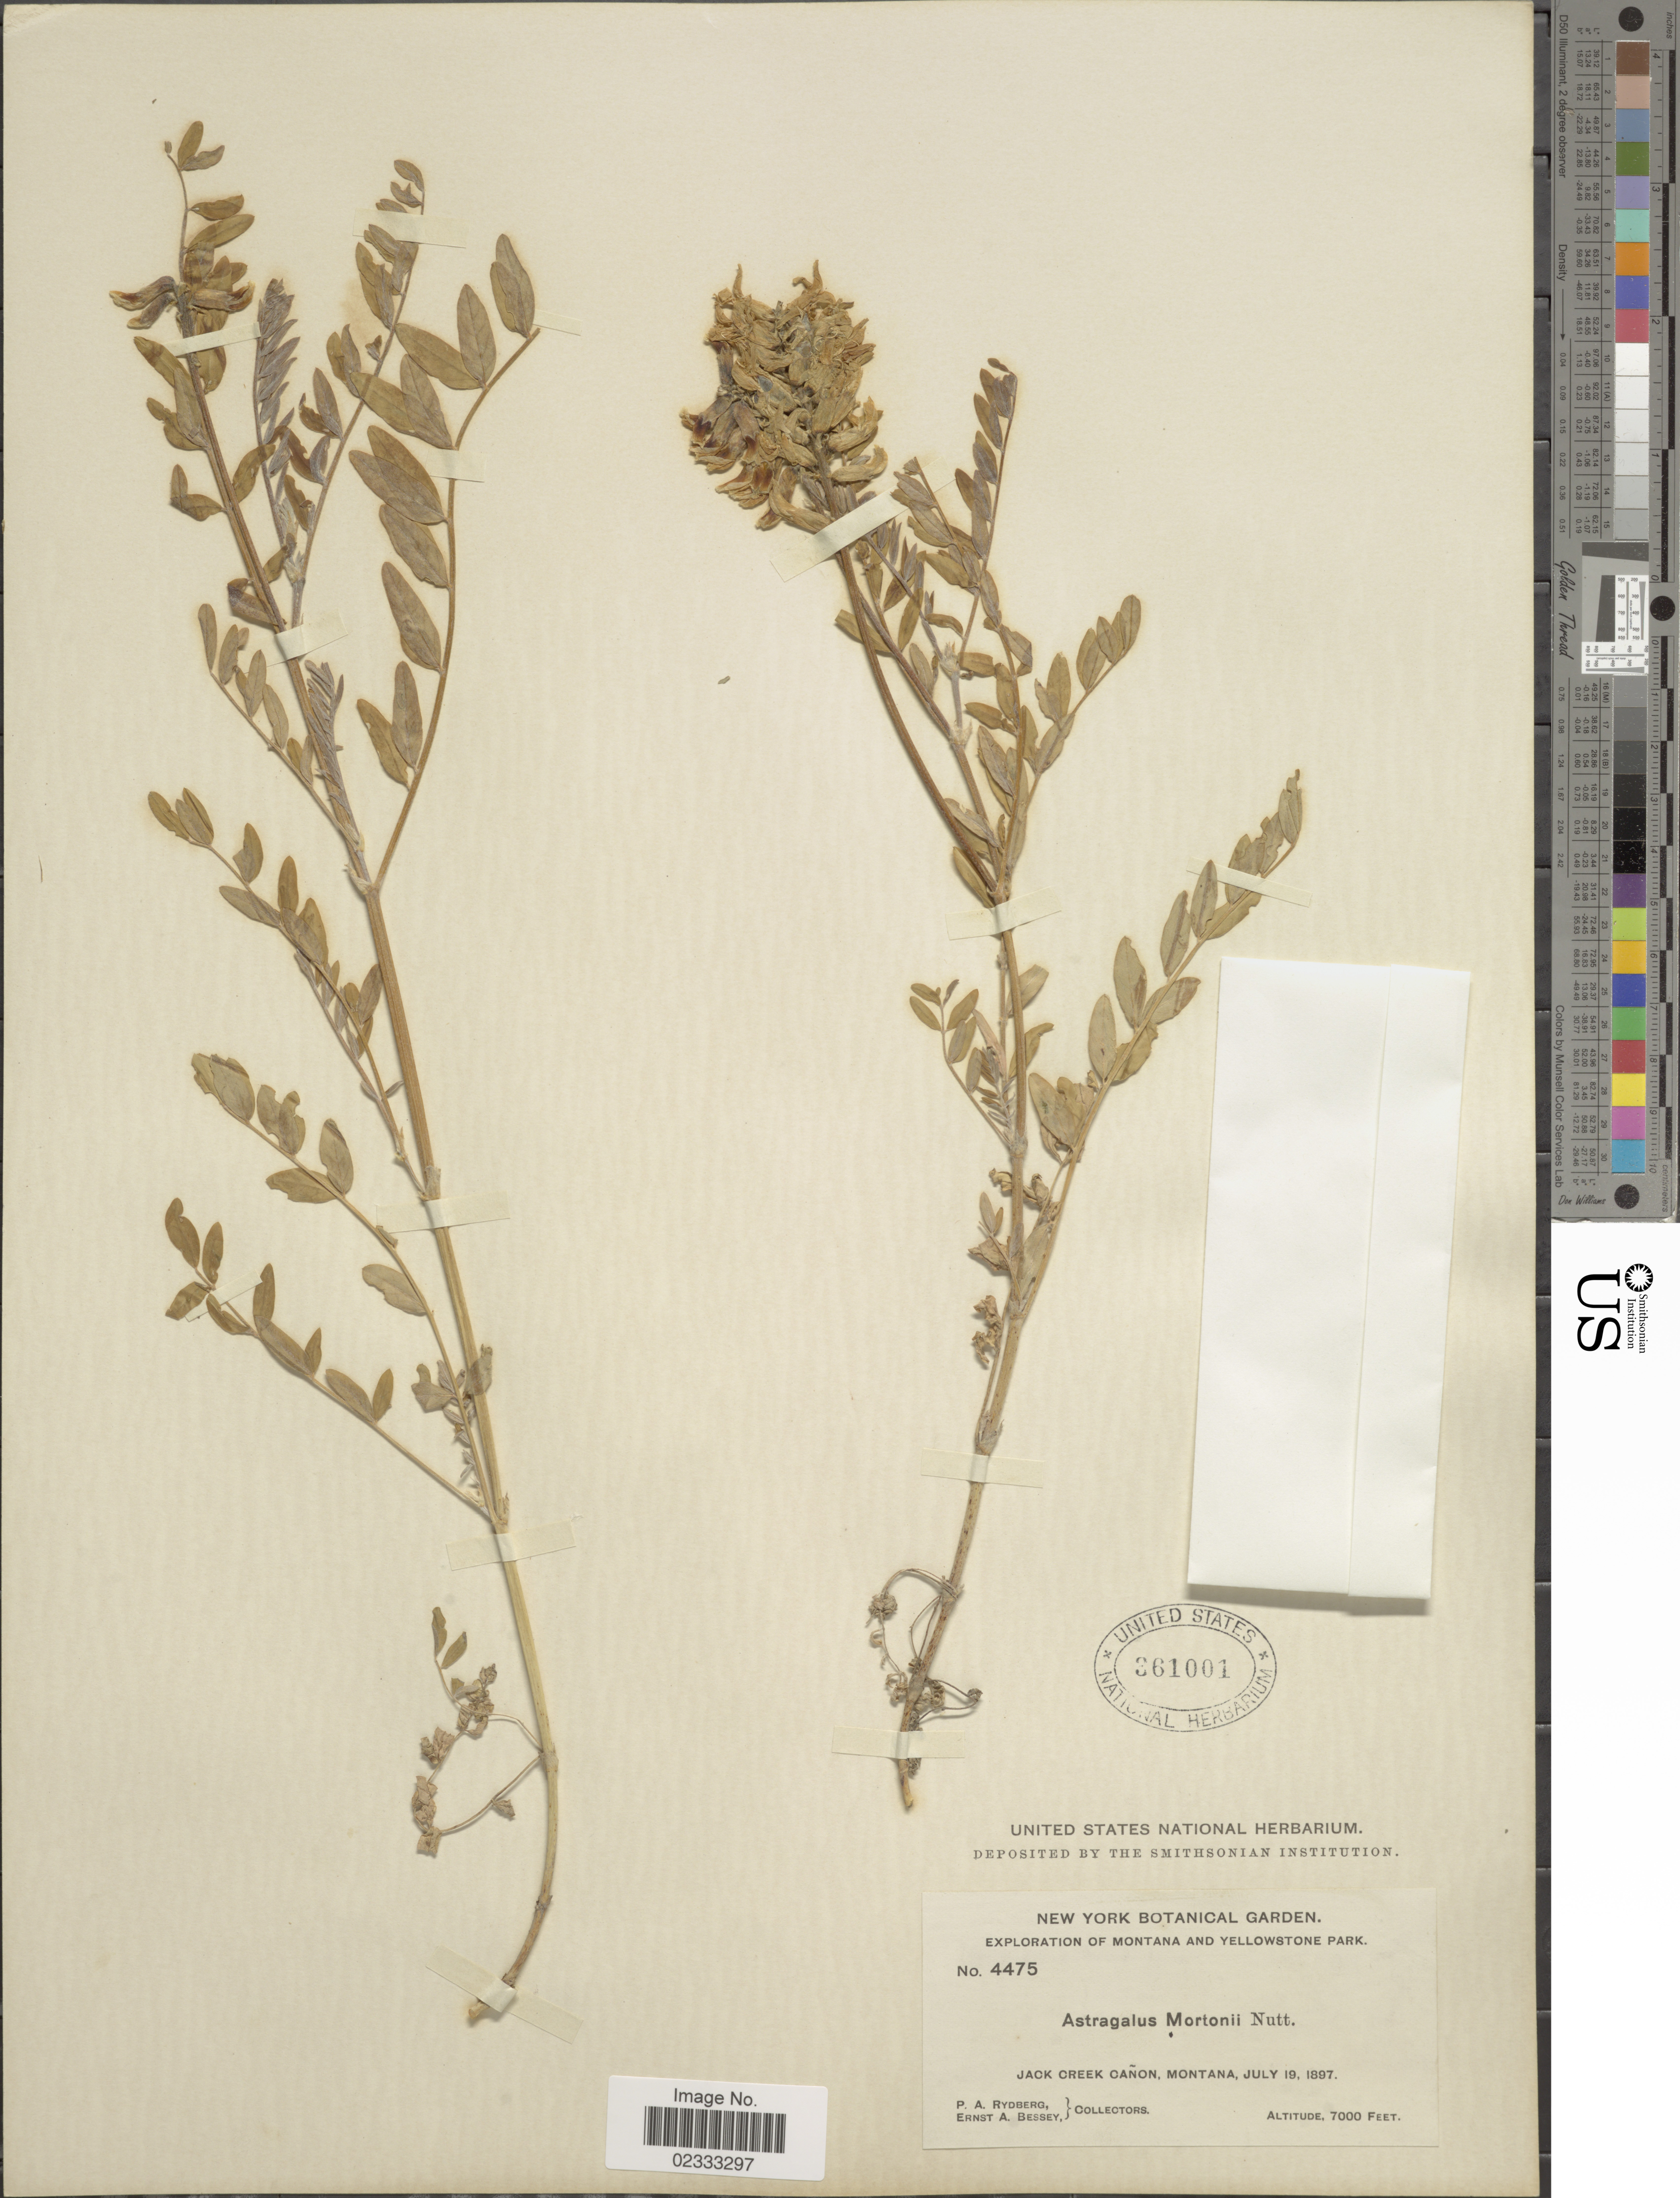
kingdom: Plantae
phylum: Tracheophyta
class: Magnoliopsida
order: Fabales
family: Fabaceae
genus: Astragalus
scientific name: Astragalus mortonii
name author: Nutt.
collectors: P. A. Rydberg & E. A. Bessey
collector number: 4475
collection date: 1897-07-19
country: United States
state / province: Montana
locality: Jack Creek Canon.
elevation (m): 2134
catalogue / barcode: US 361001